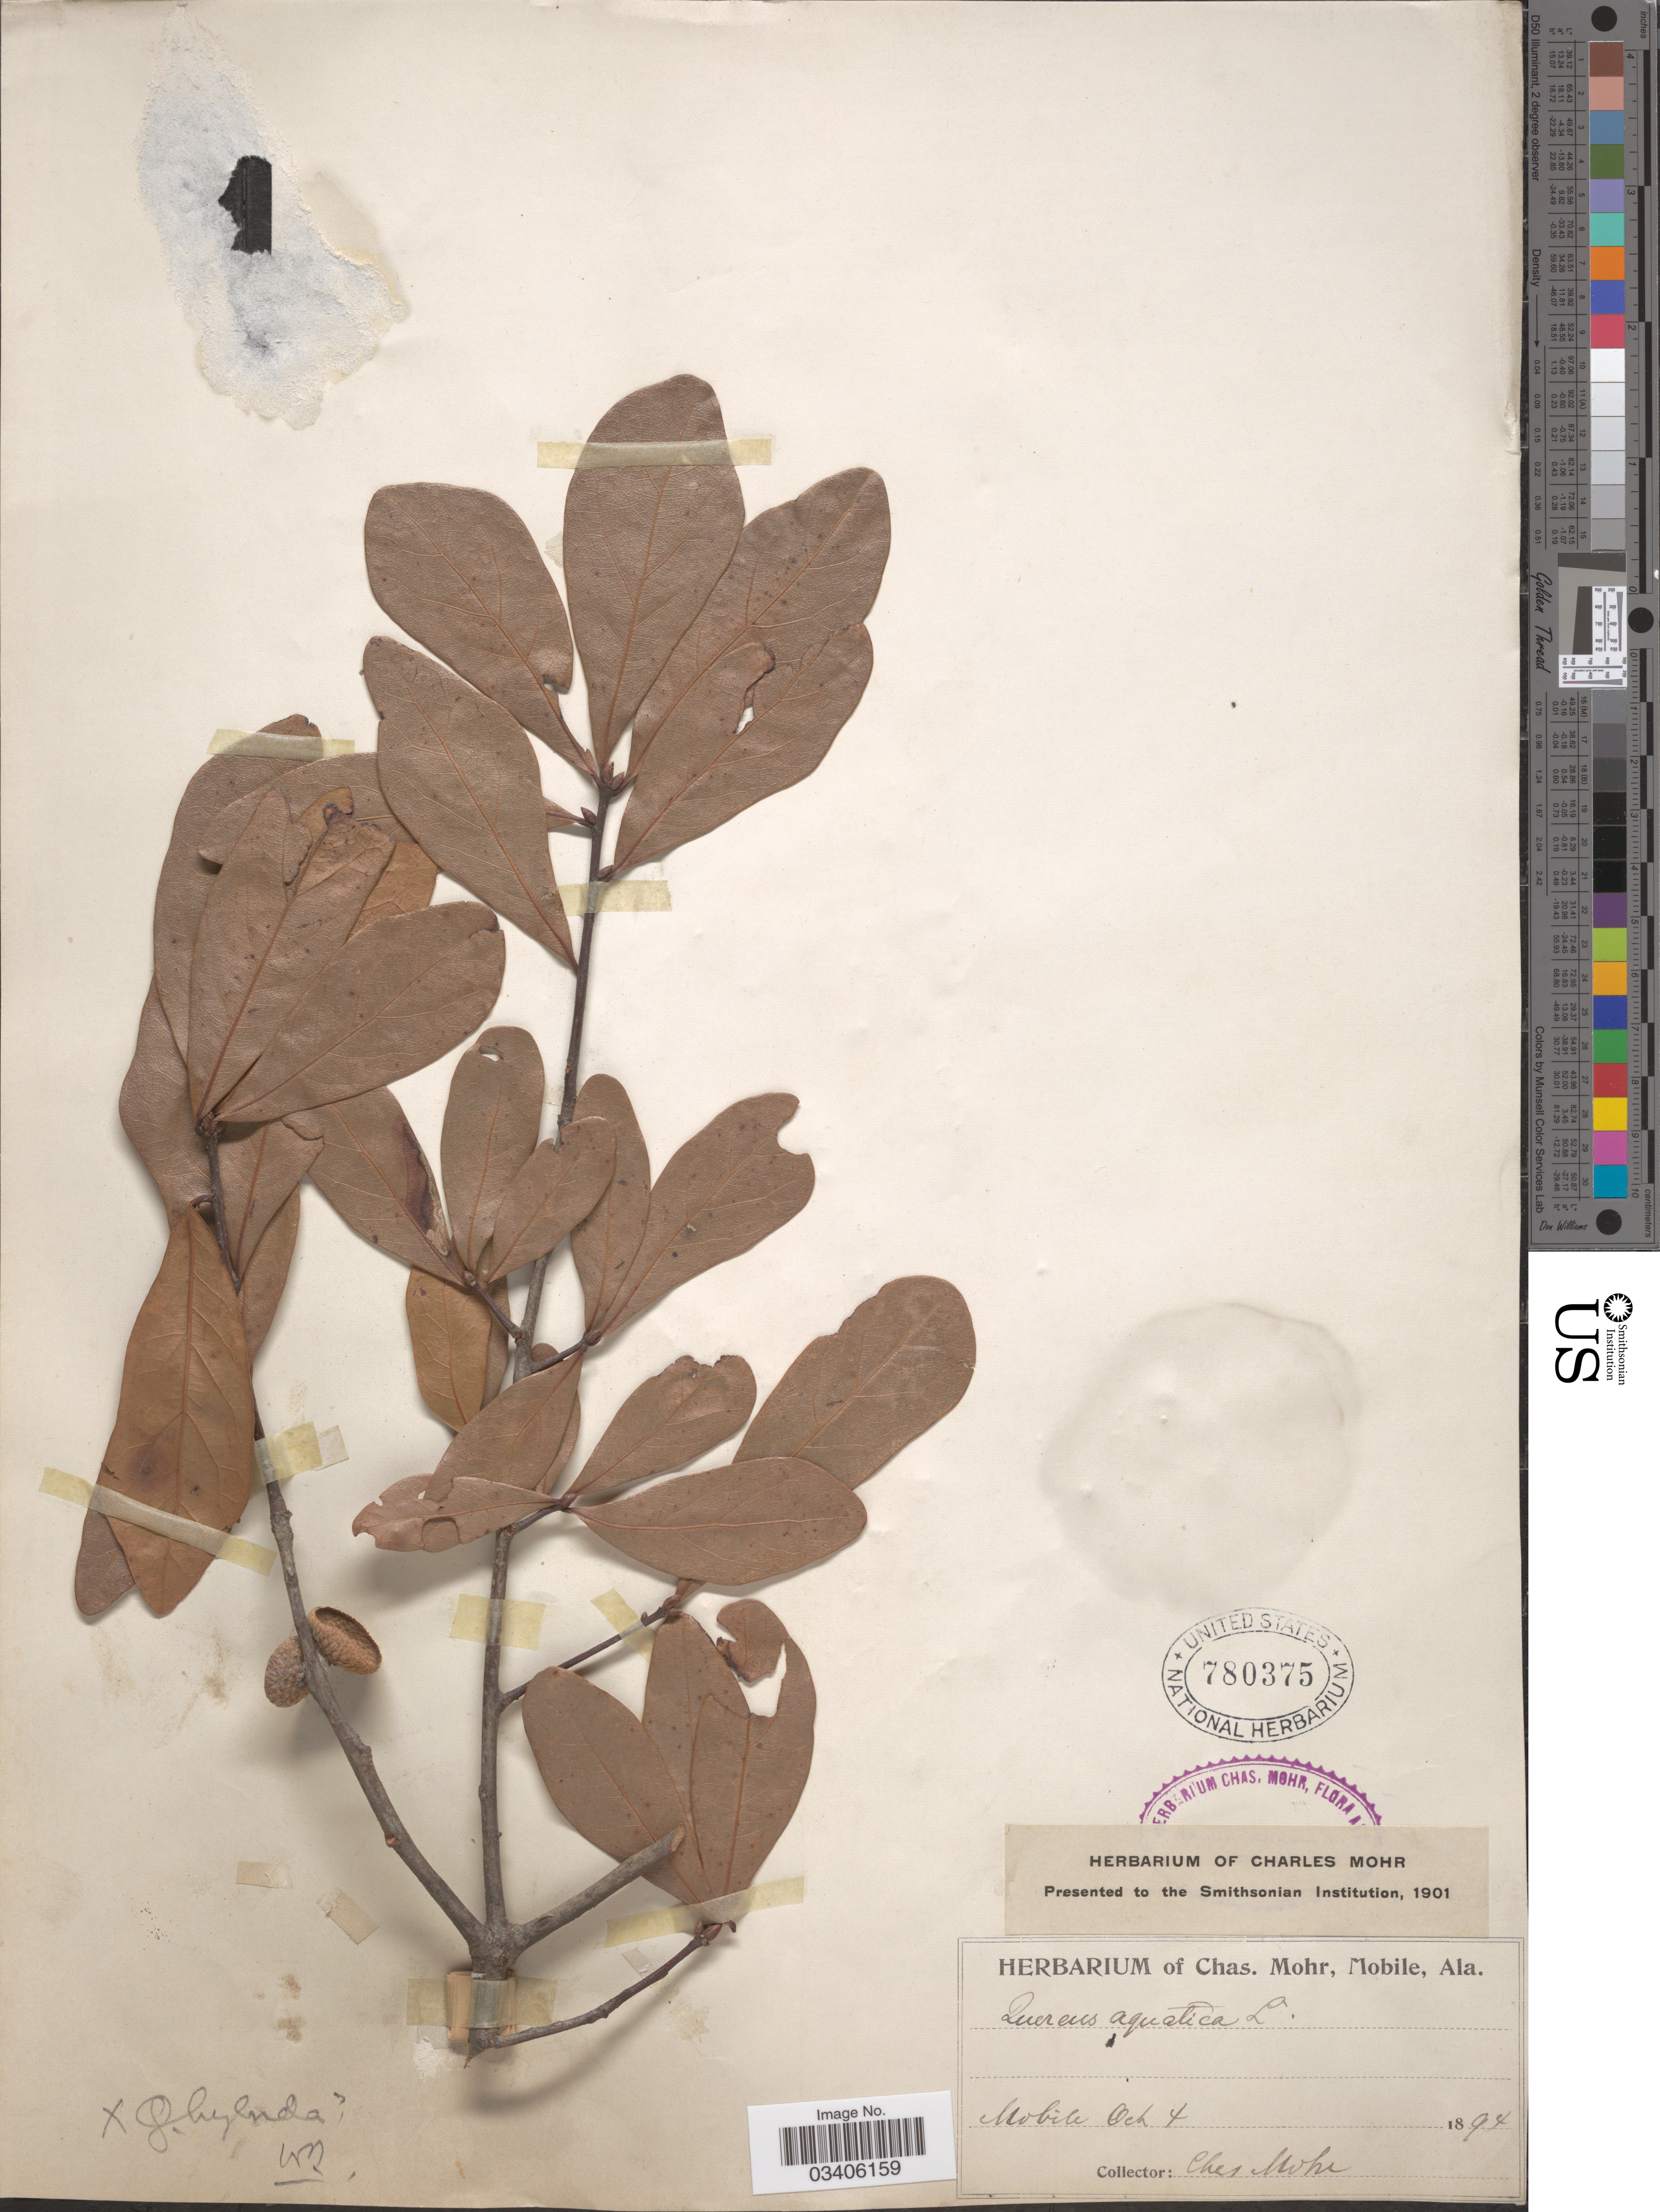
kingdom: Plantae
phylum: Tracheophyta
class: Magnoliopsida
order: Fagales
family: Fagaceae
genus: Quercus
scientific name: Quercus laurifolia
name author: Michx.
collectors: Mohr, C. T. (herbarium)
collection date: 1894-10-04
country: United States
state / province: Alabama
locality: Mobile.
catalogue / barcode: US 780375